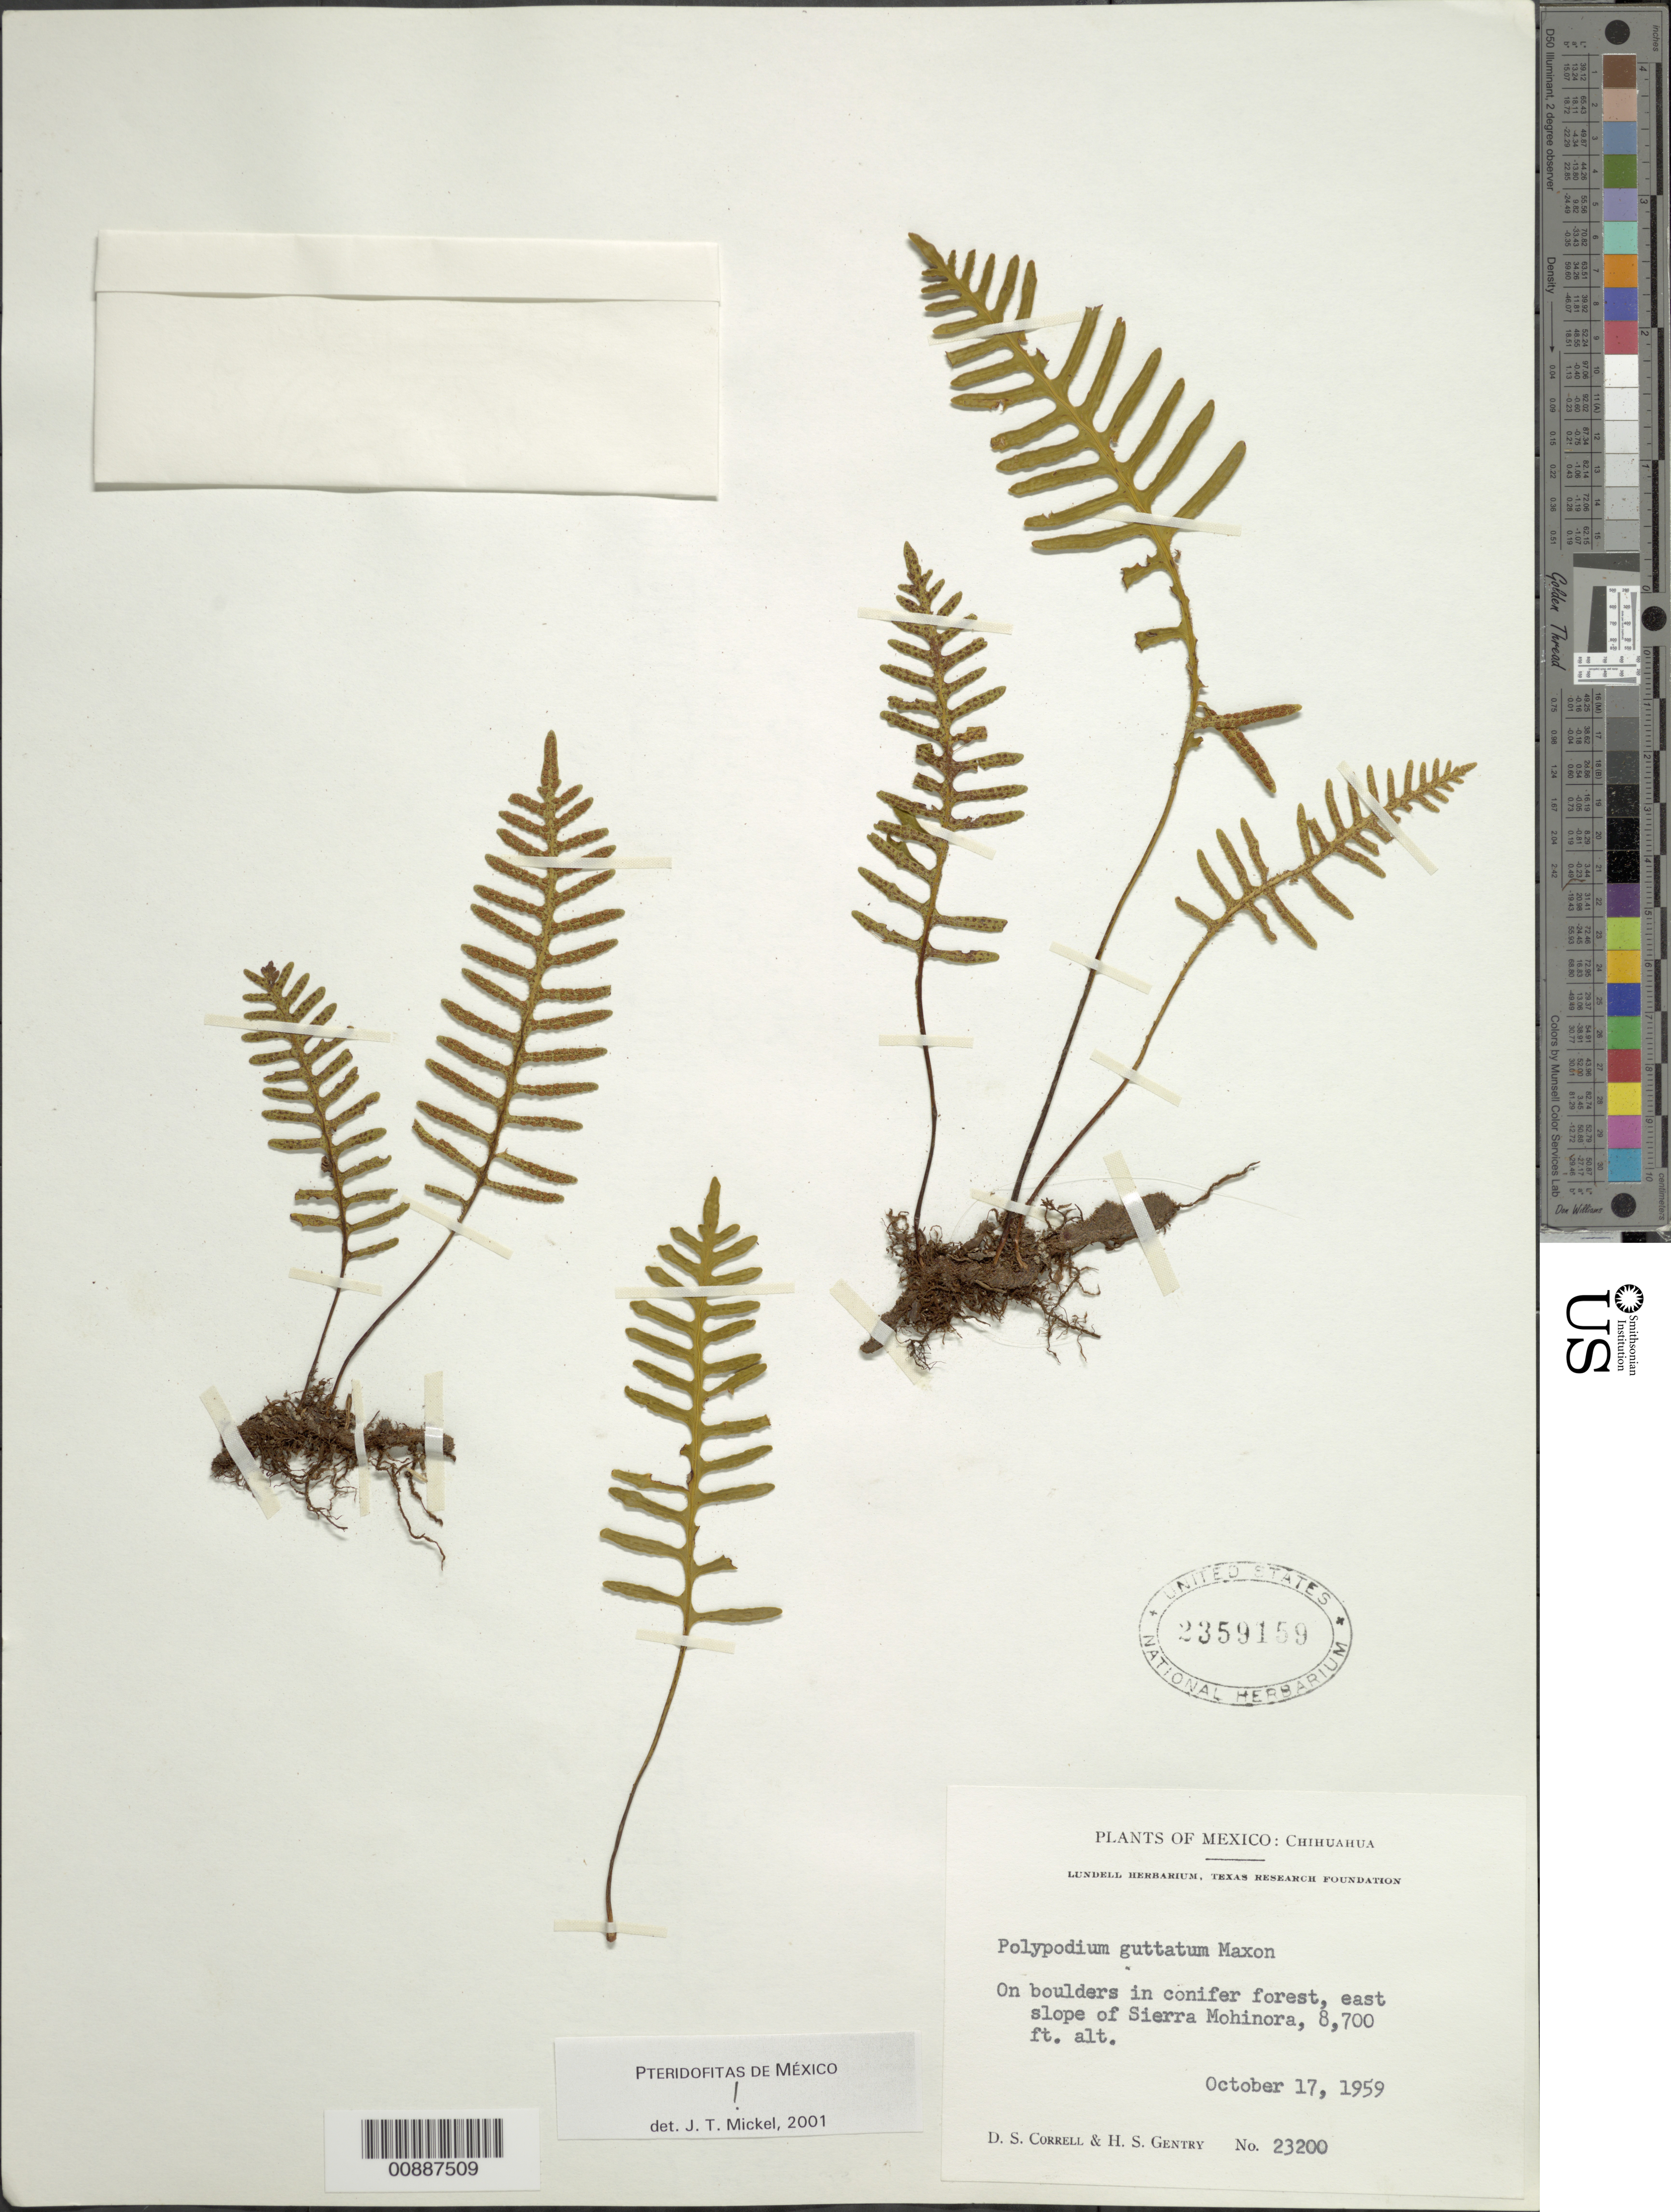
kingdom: Plantae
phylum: Tracheophyta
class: Polypodiopsida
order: Polypodiales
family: Polypodiaceae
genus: Pleopeltis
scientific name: Pleopeltis guttata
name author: (Maxon) E.G. Andrews & Windham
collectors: D. S. Correll & H. S. Gentry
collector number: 23200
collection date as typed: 17 Oct 1959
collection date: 1959-10-17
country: Mexico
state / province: Chihuahua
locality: East slope of Sierra Mohinora, Chihuahua.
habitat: On boulders in conifer forest, east slope of Sierra.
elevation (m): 2652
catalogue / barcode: US 2359159